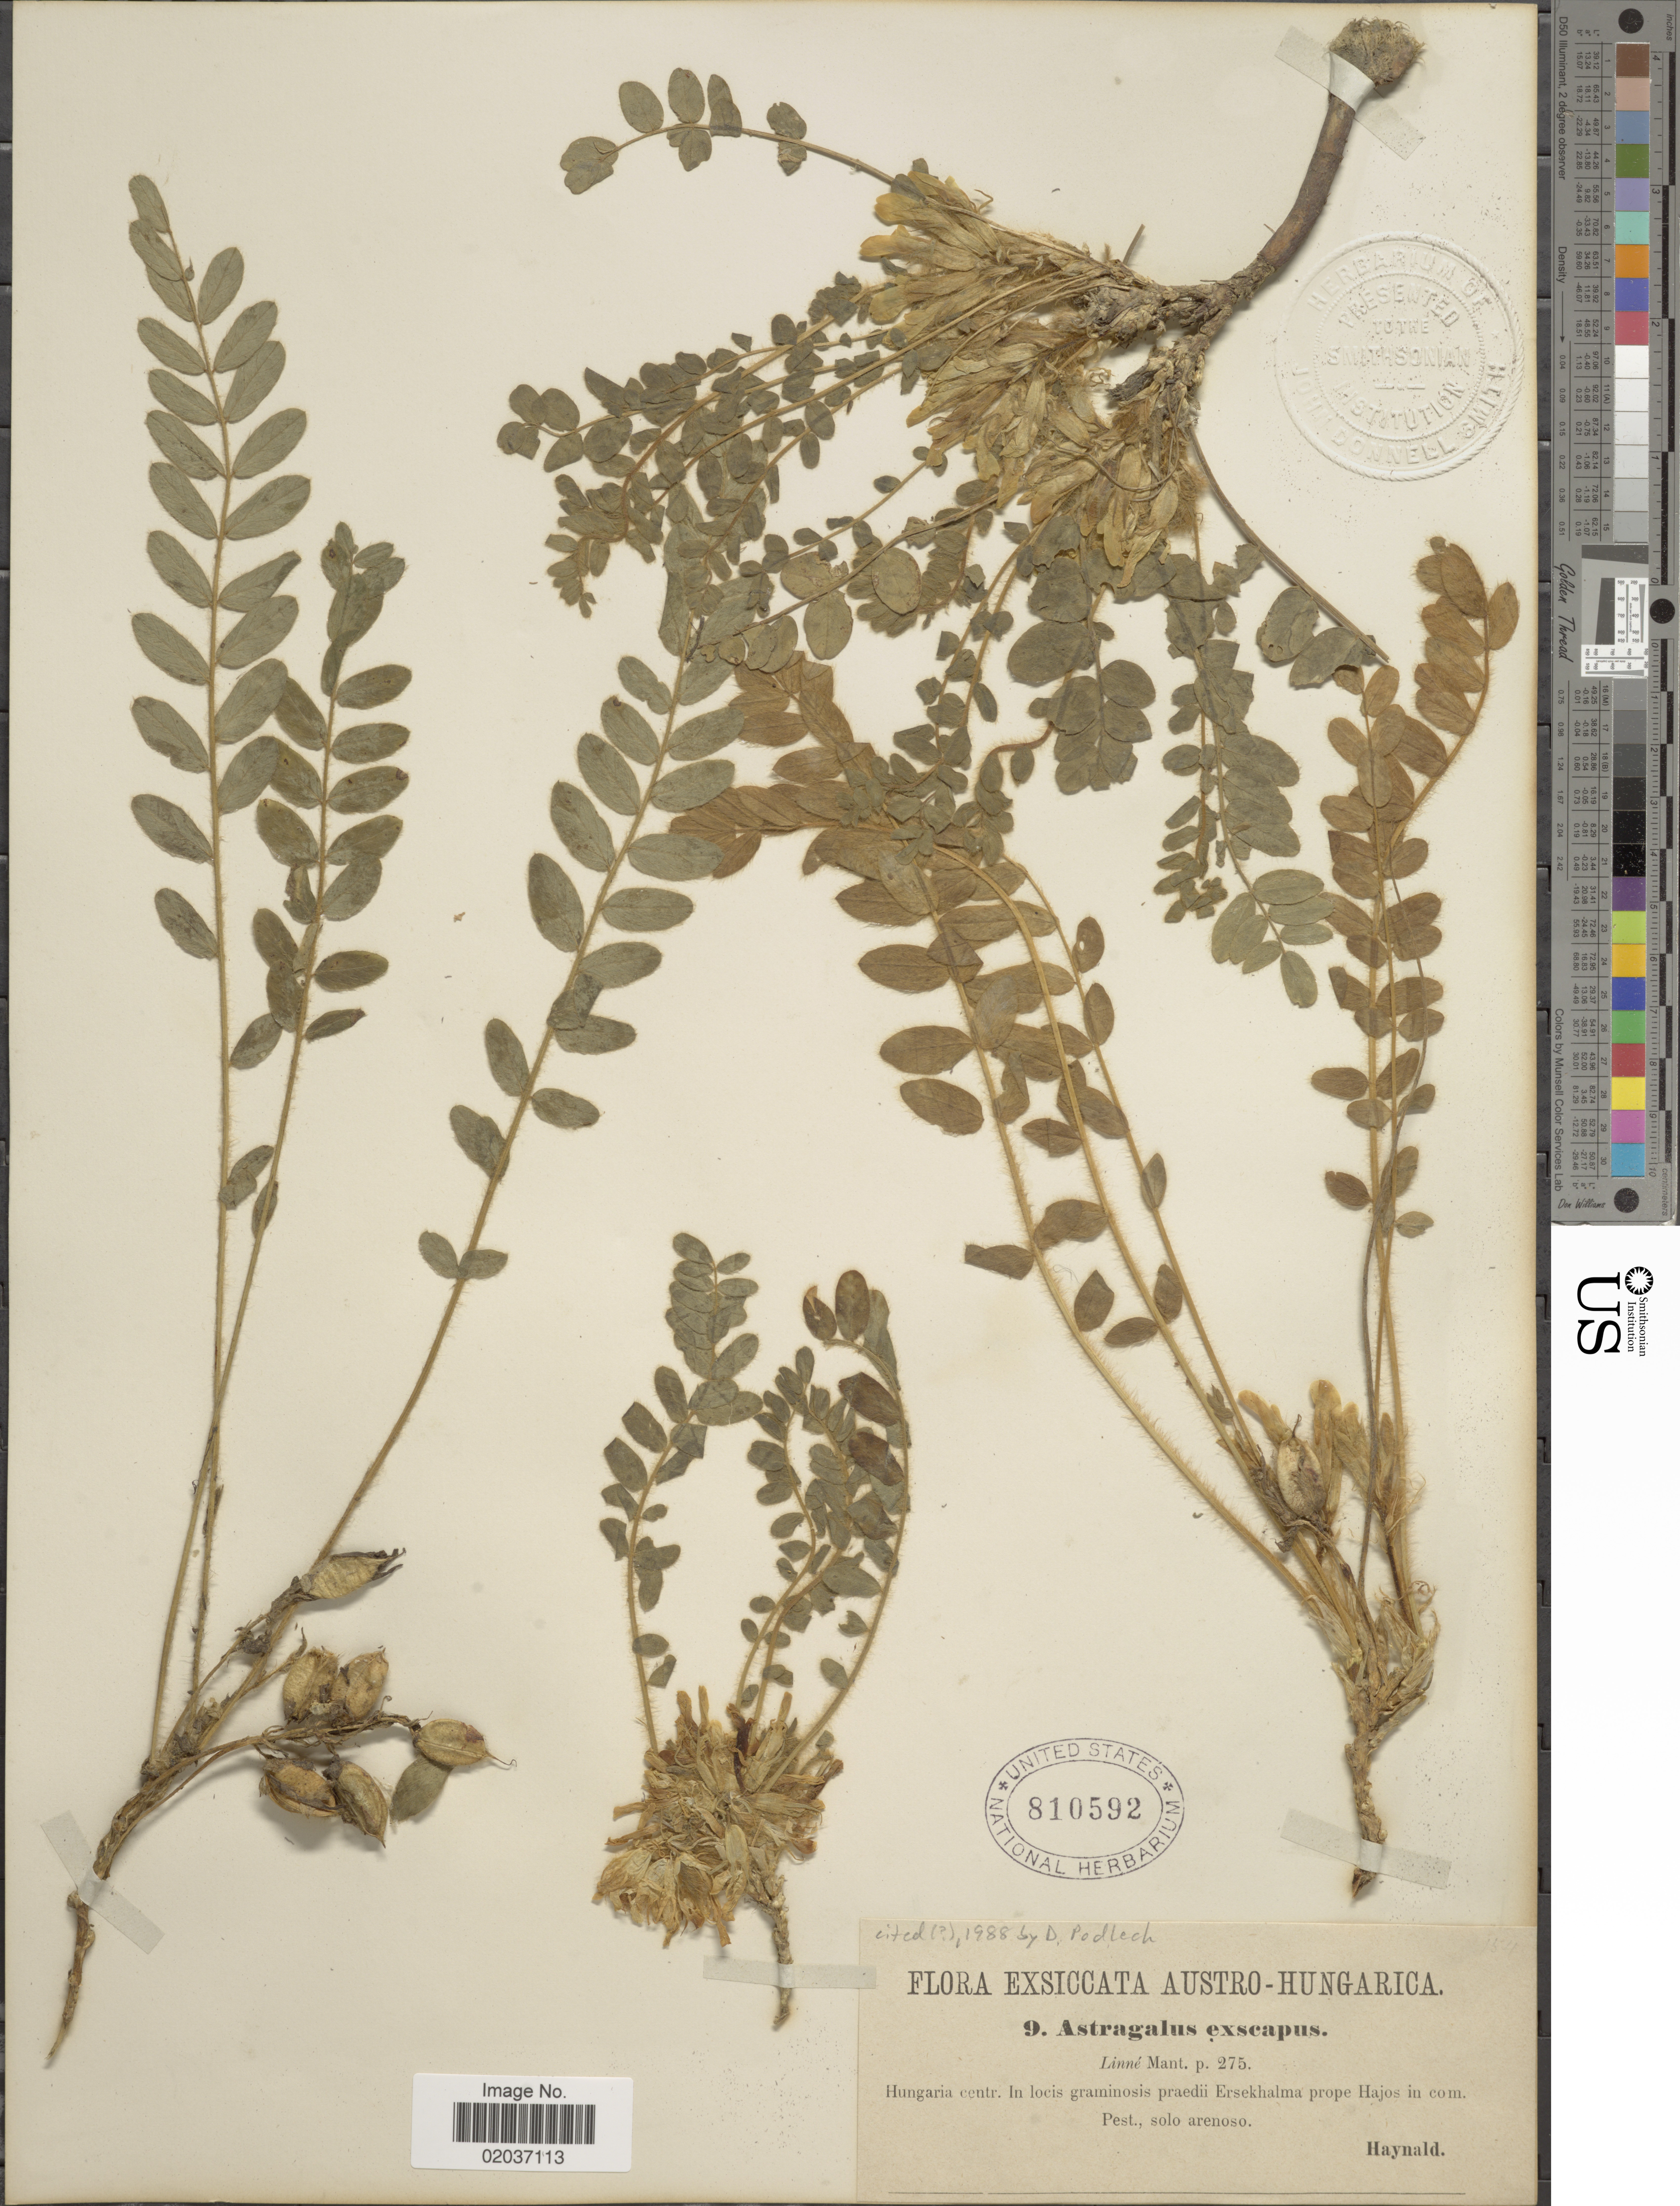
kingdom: Plantae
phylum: Tracheophyta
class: Magnoliopsida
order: Fabales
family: Fabaceae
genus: Astragalus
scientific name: Astragalus exscapus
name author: L.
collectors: -. Haynald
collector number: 9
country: Hungary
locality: Austro-Hungarica, Hungaria centr. In locis graminosis praedii Erselhalma prope Hajos in com Pest., solo arenoso.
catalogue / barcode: US 810592